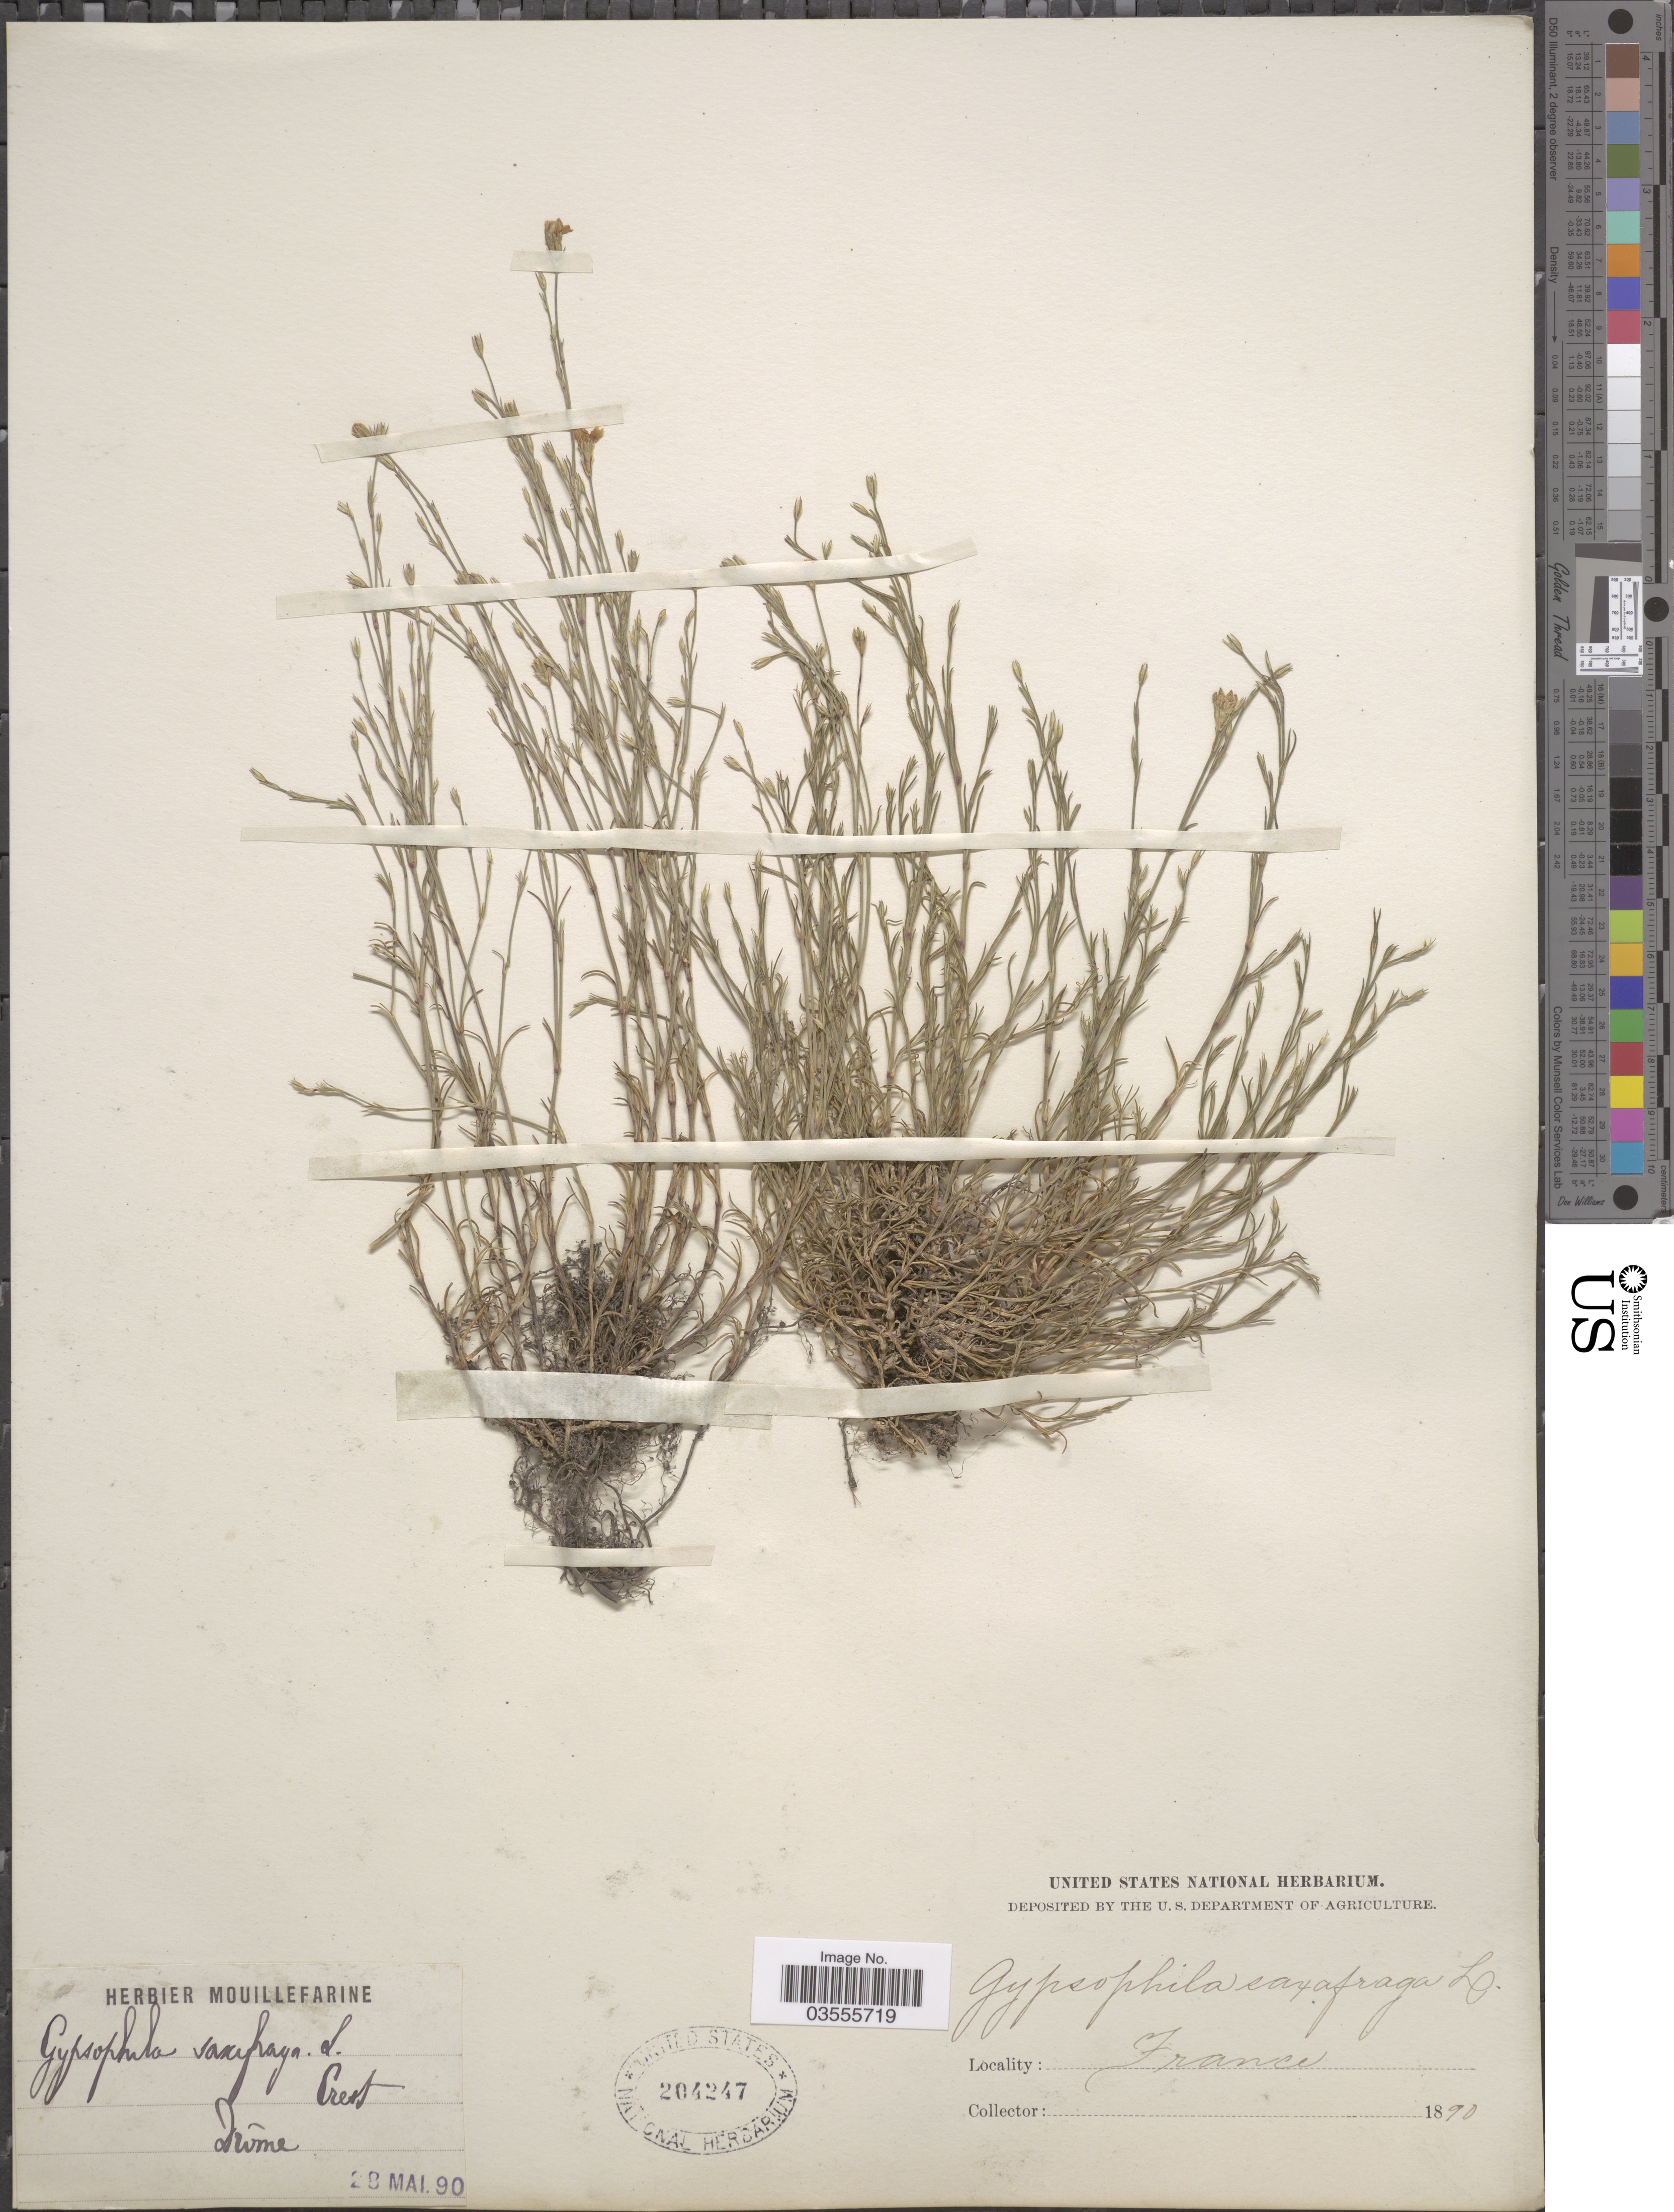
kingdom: Plantae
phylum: Tracheophyta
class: Magnoliopsida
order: Caryophyllales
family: Caryophyllaceae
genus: Petrorhagia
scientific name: Petrorhagia saxifraga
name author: (L.) Link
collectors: ex herb. Mouillefarine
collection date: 1890-05-28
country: France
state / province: Auvergne-Rhône-Alpes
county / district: Drôme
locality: Drôme.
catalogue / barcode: US 204247